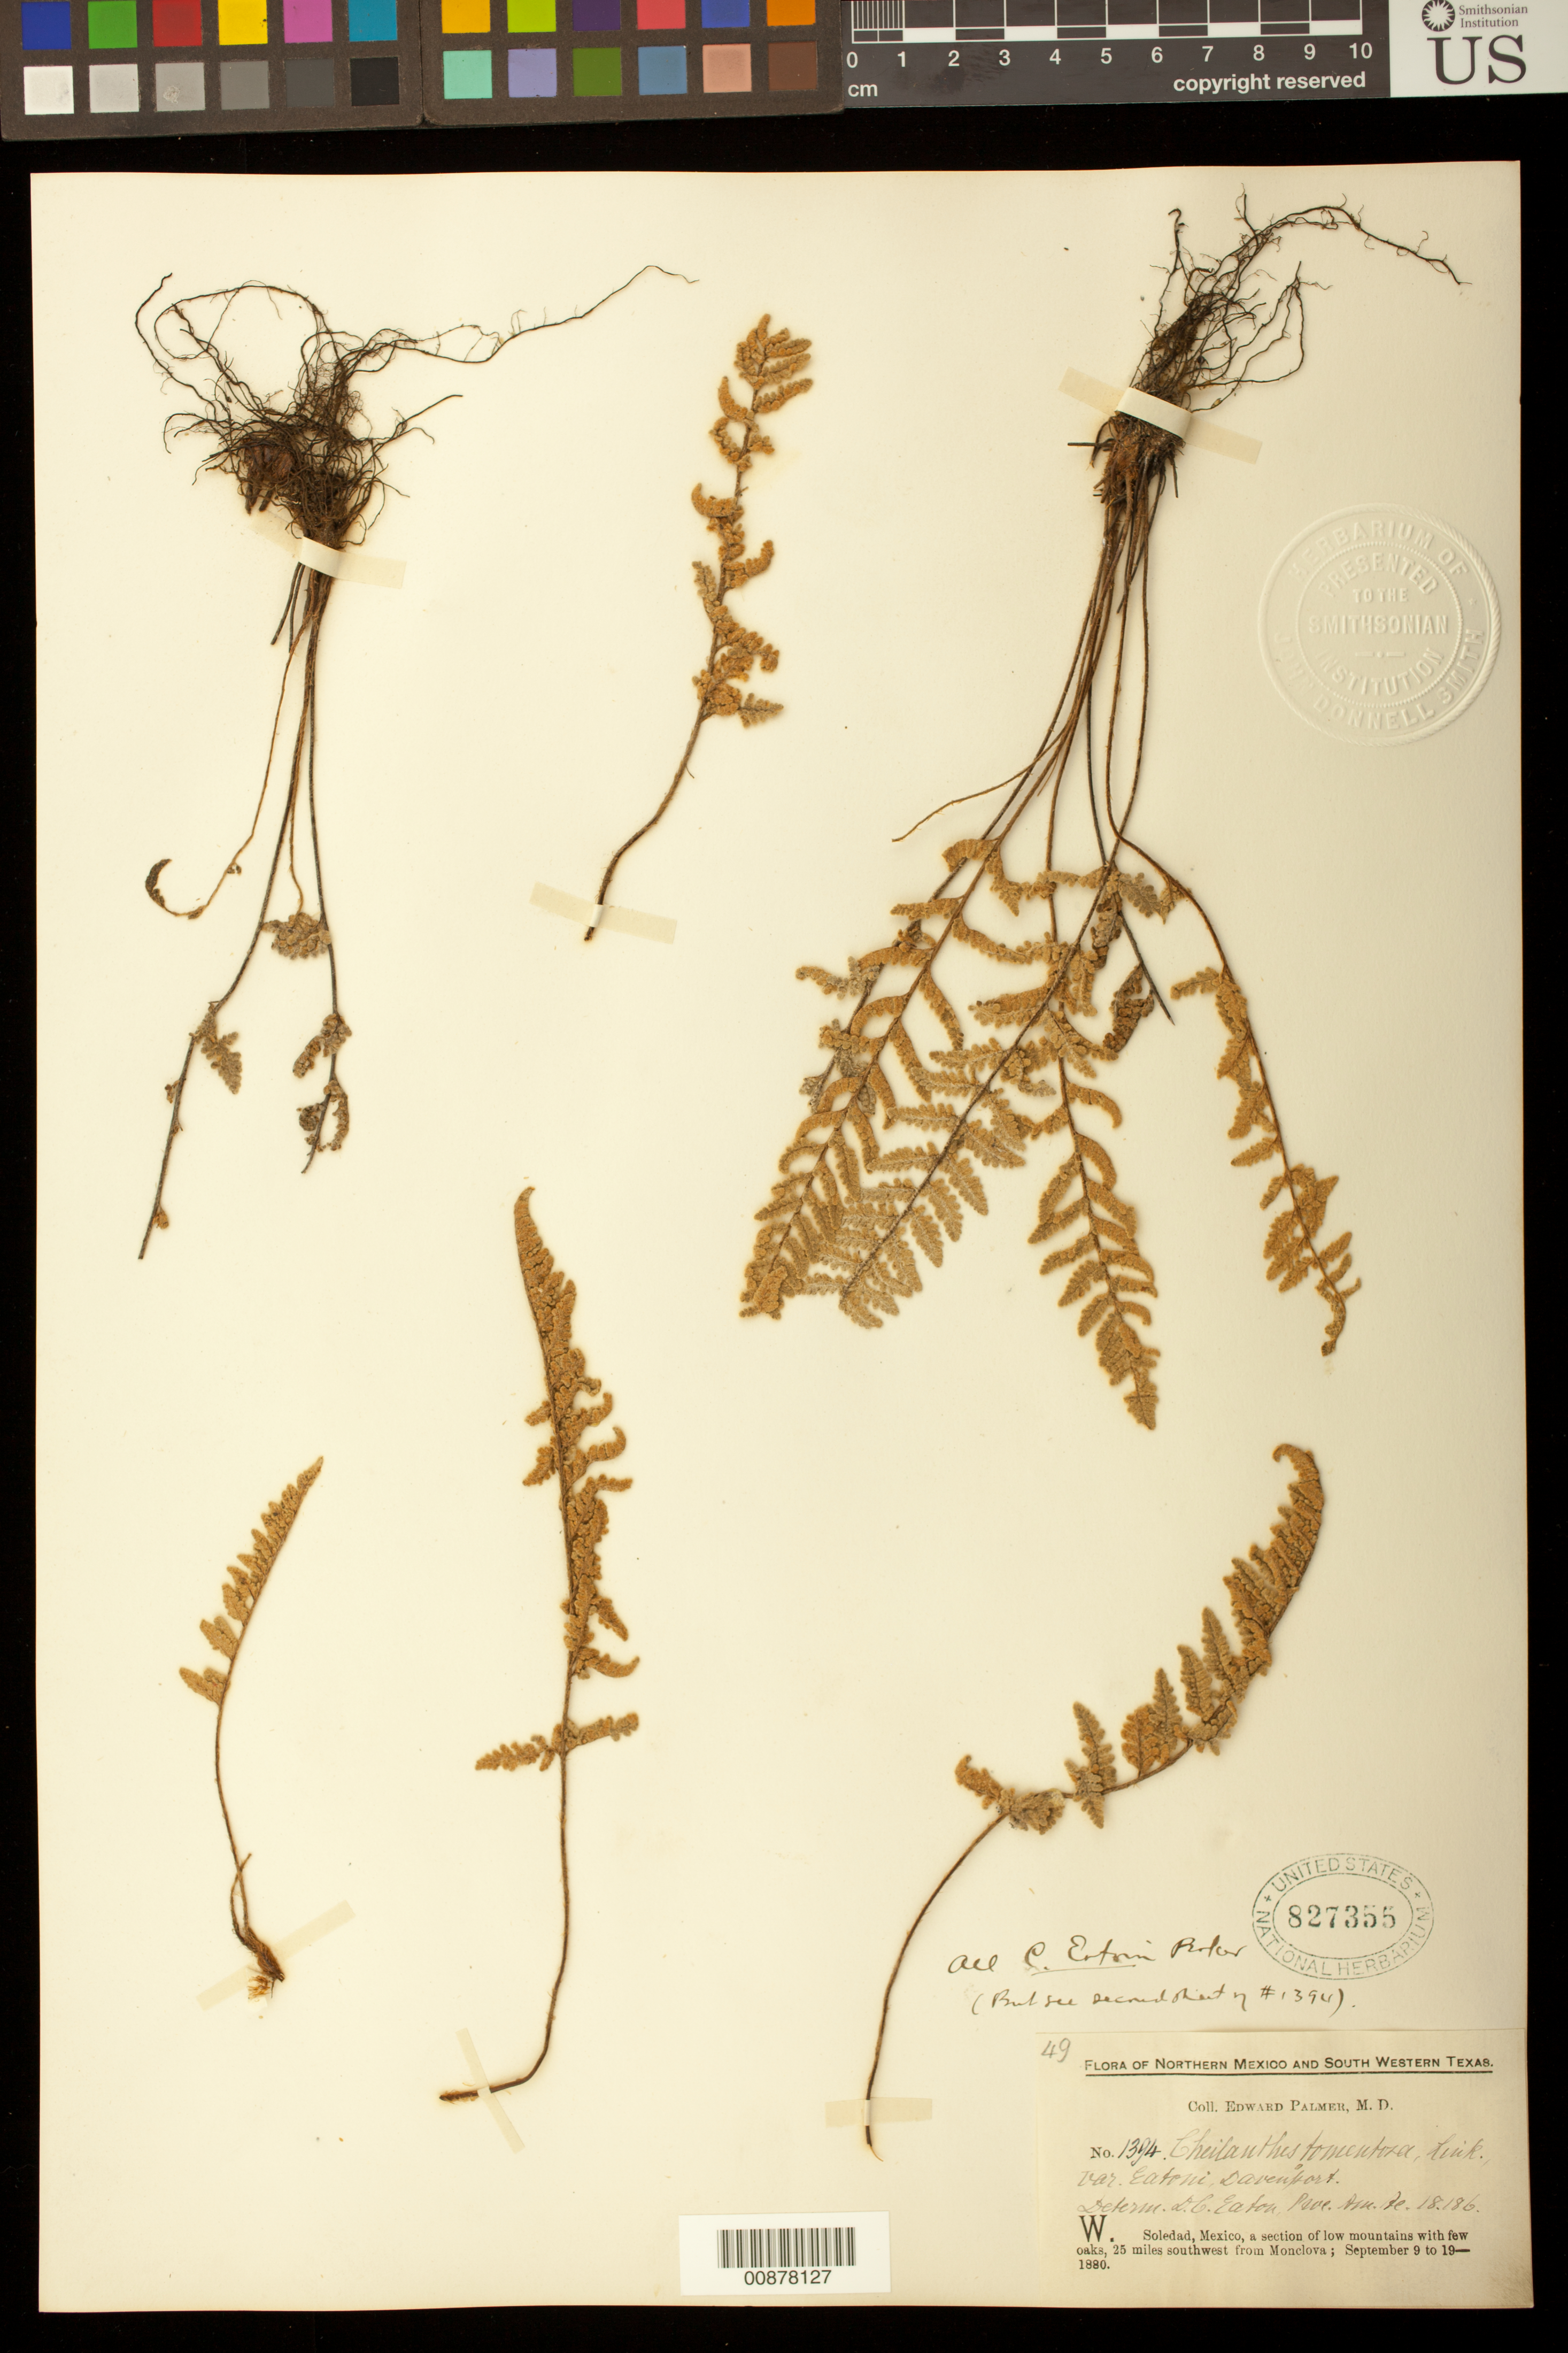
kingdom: Plantae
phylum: Tracheophyta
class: Polypodiopsida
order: Polypodiales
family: Pteridaceae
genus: Myriopteris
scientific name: Myriopteris rufa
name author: Fée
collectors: E. Palmer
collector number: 1394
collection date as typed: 09 Sep 1880 to 19 Sep 1880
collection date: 1880-09-09/1880-09-19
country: Mexico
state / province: Coahuila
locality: W. Soledad, a section of low mountains, 25 miles southwest from Monclova, Coahuila.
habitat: A section of low mountains with few oaks.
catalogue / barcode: US 827355